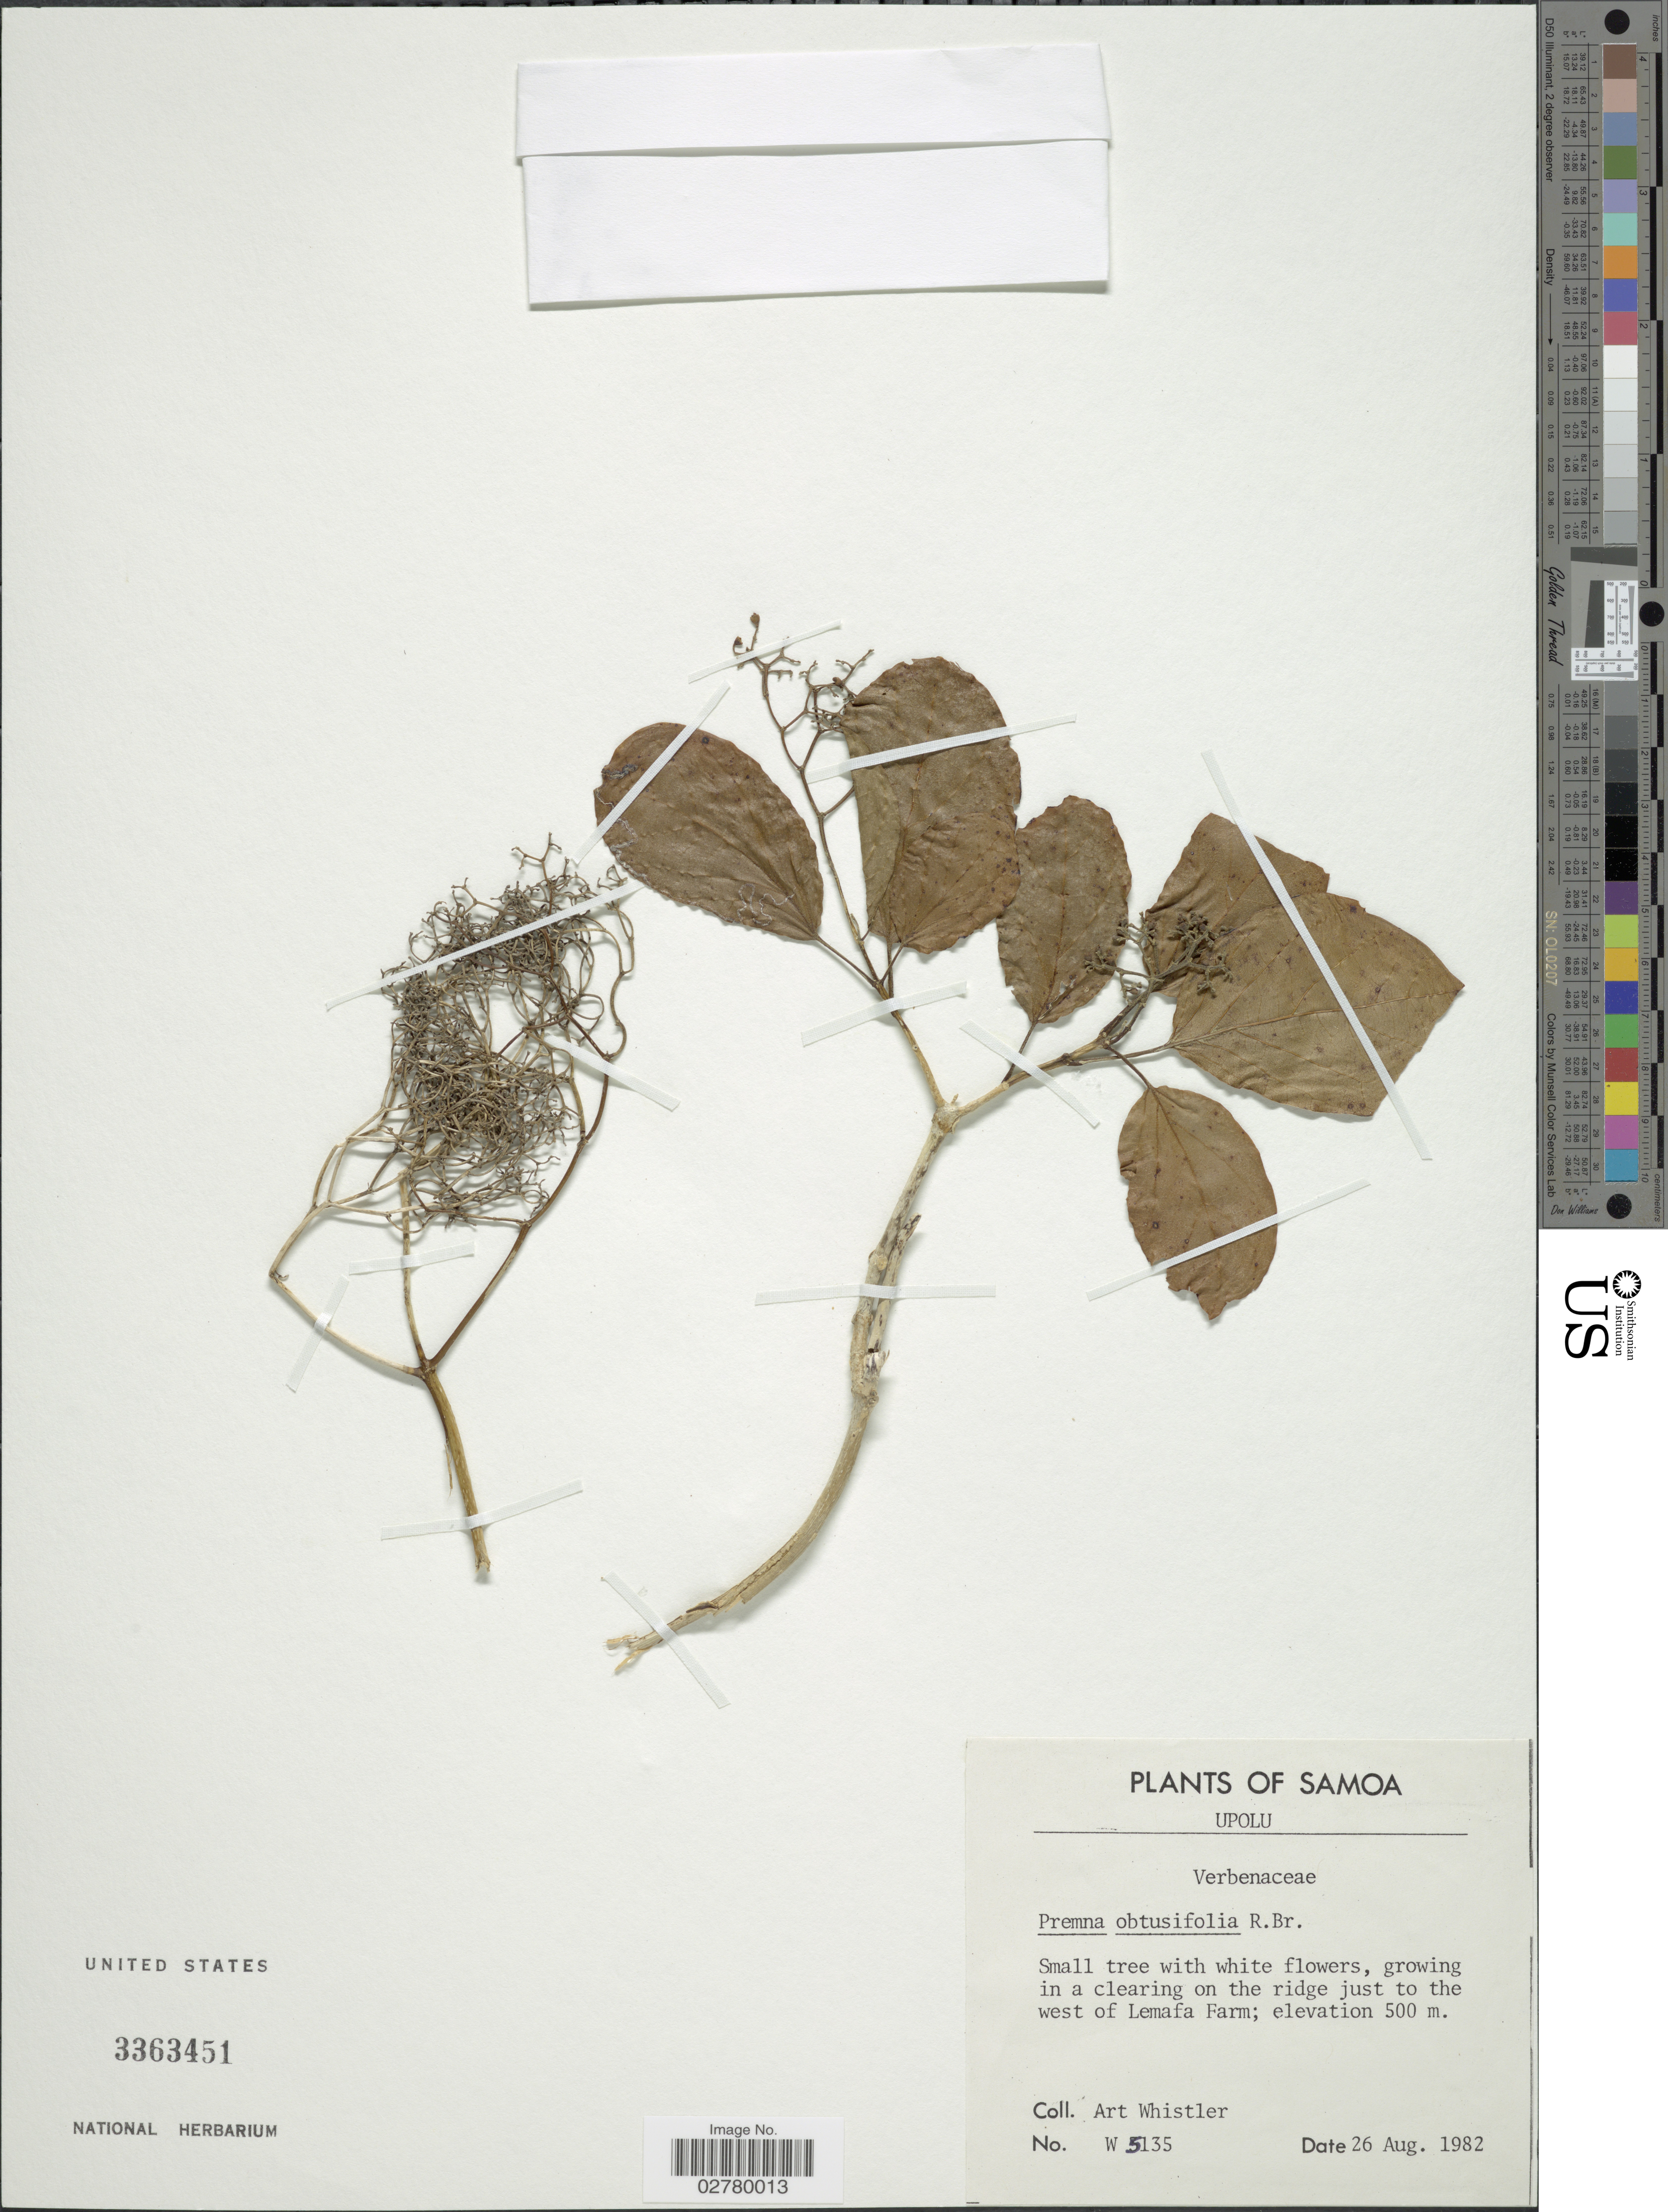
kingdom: Plantae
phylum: Tracheophyta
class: Magnoliopsida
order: Lamiales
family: Lamiaceae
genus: Premna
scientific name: Premna obtusifolia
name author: R. Br.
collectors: A. Whistler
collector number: W5135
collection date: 1982-08-26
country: Samoa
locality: Samoa. Upolu. In a clearing on the ridge just to the west of Lemafa Farm.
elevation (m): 500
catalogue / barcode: US 3363451